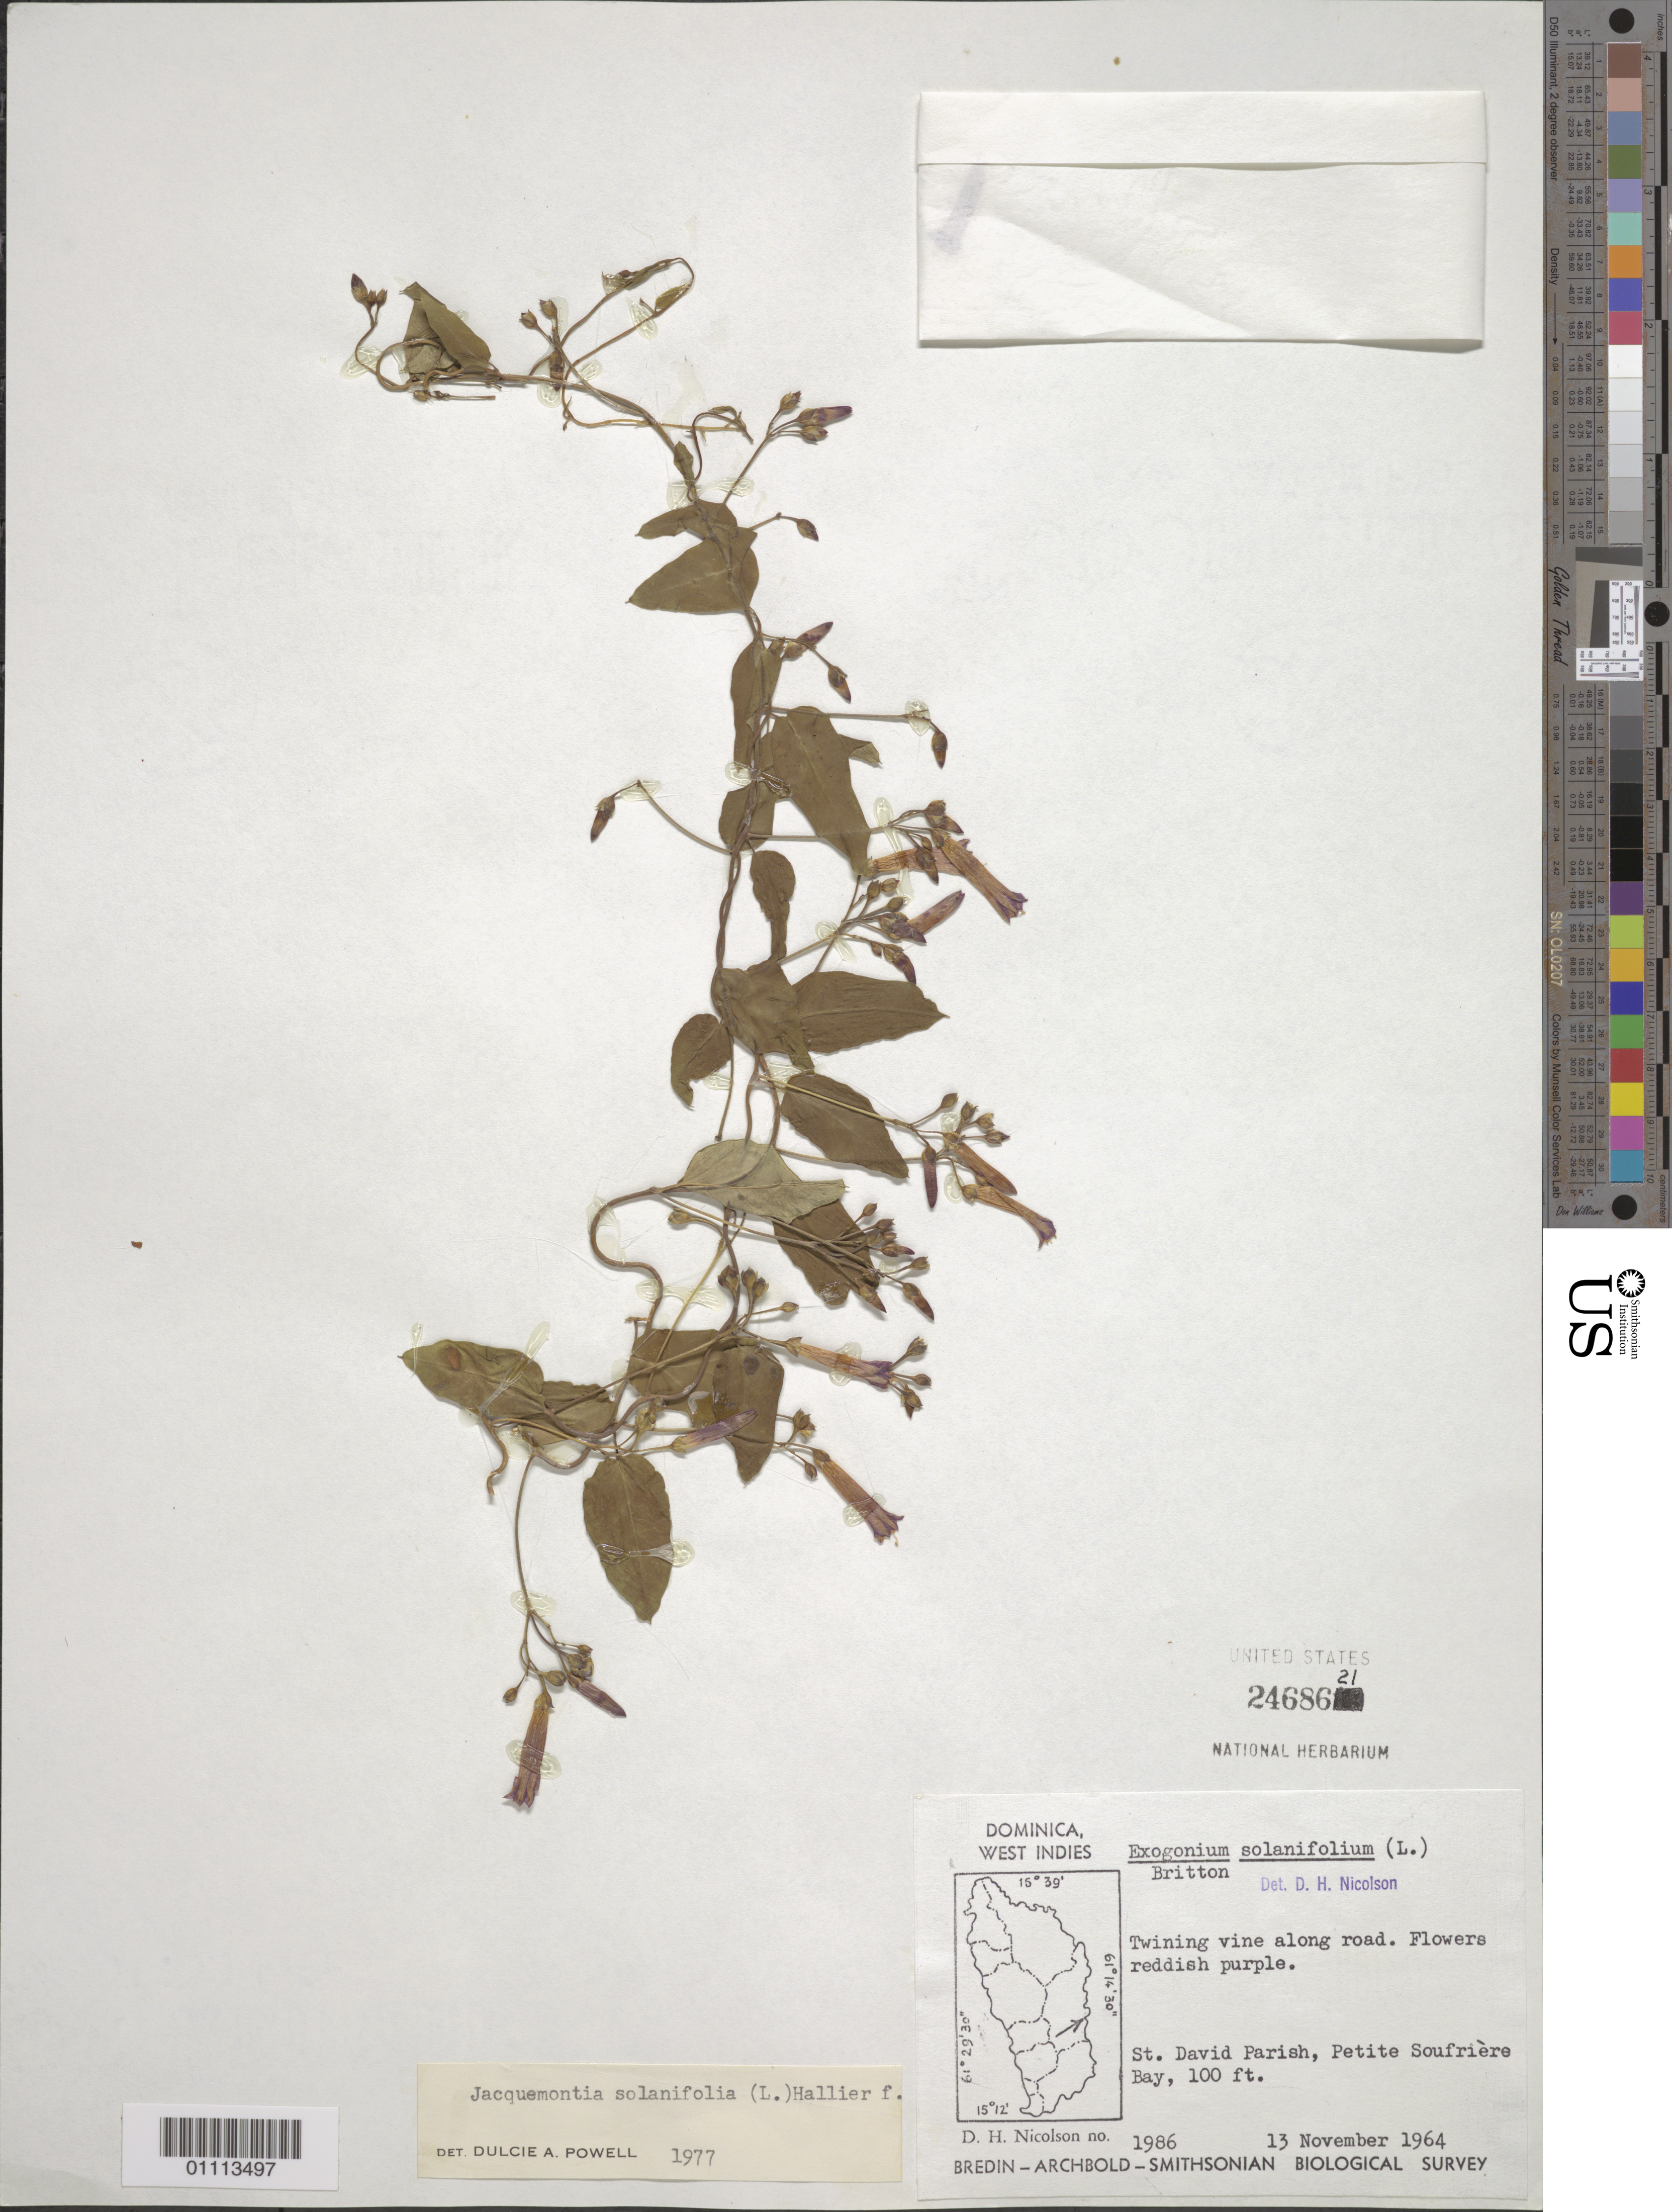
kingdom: Plantae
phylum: Tracheophyta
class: Magnoliopsida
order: Solanales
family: Convolvulaceae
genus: Jacquemontia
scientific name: Jacquemontia solanifolia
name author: (L.) Hallier f.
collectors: D. H. Nicolson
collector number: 1986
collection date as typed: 13 Nov 1964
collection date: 1964-11-13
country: Dominica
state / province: St. David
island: Dominica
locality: Petite Soufriere Bay.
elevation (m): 30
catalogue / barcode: US 2468621